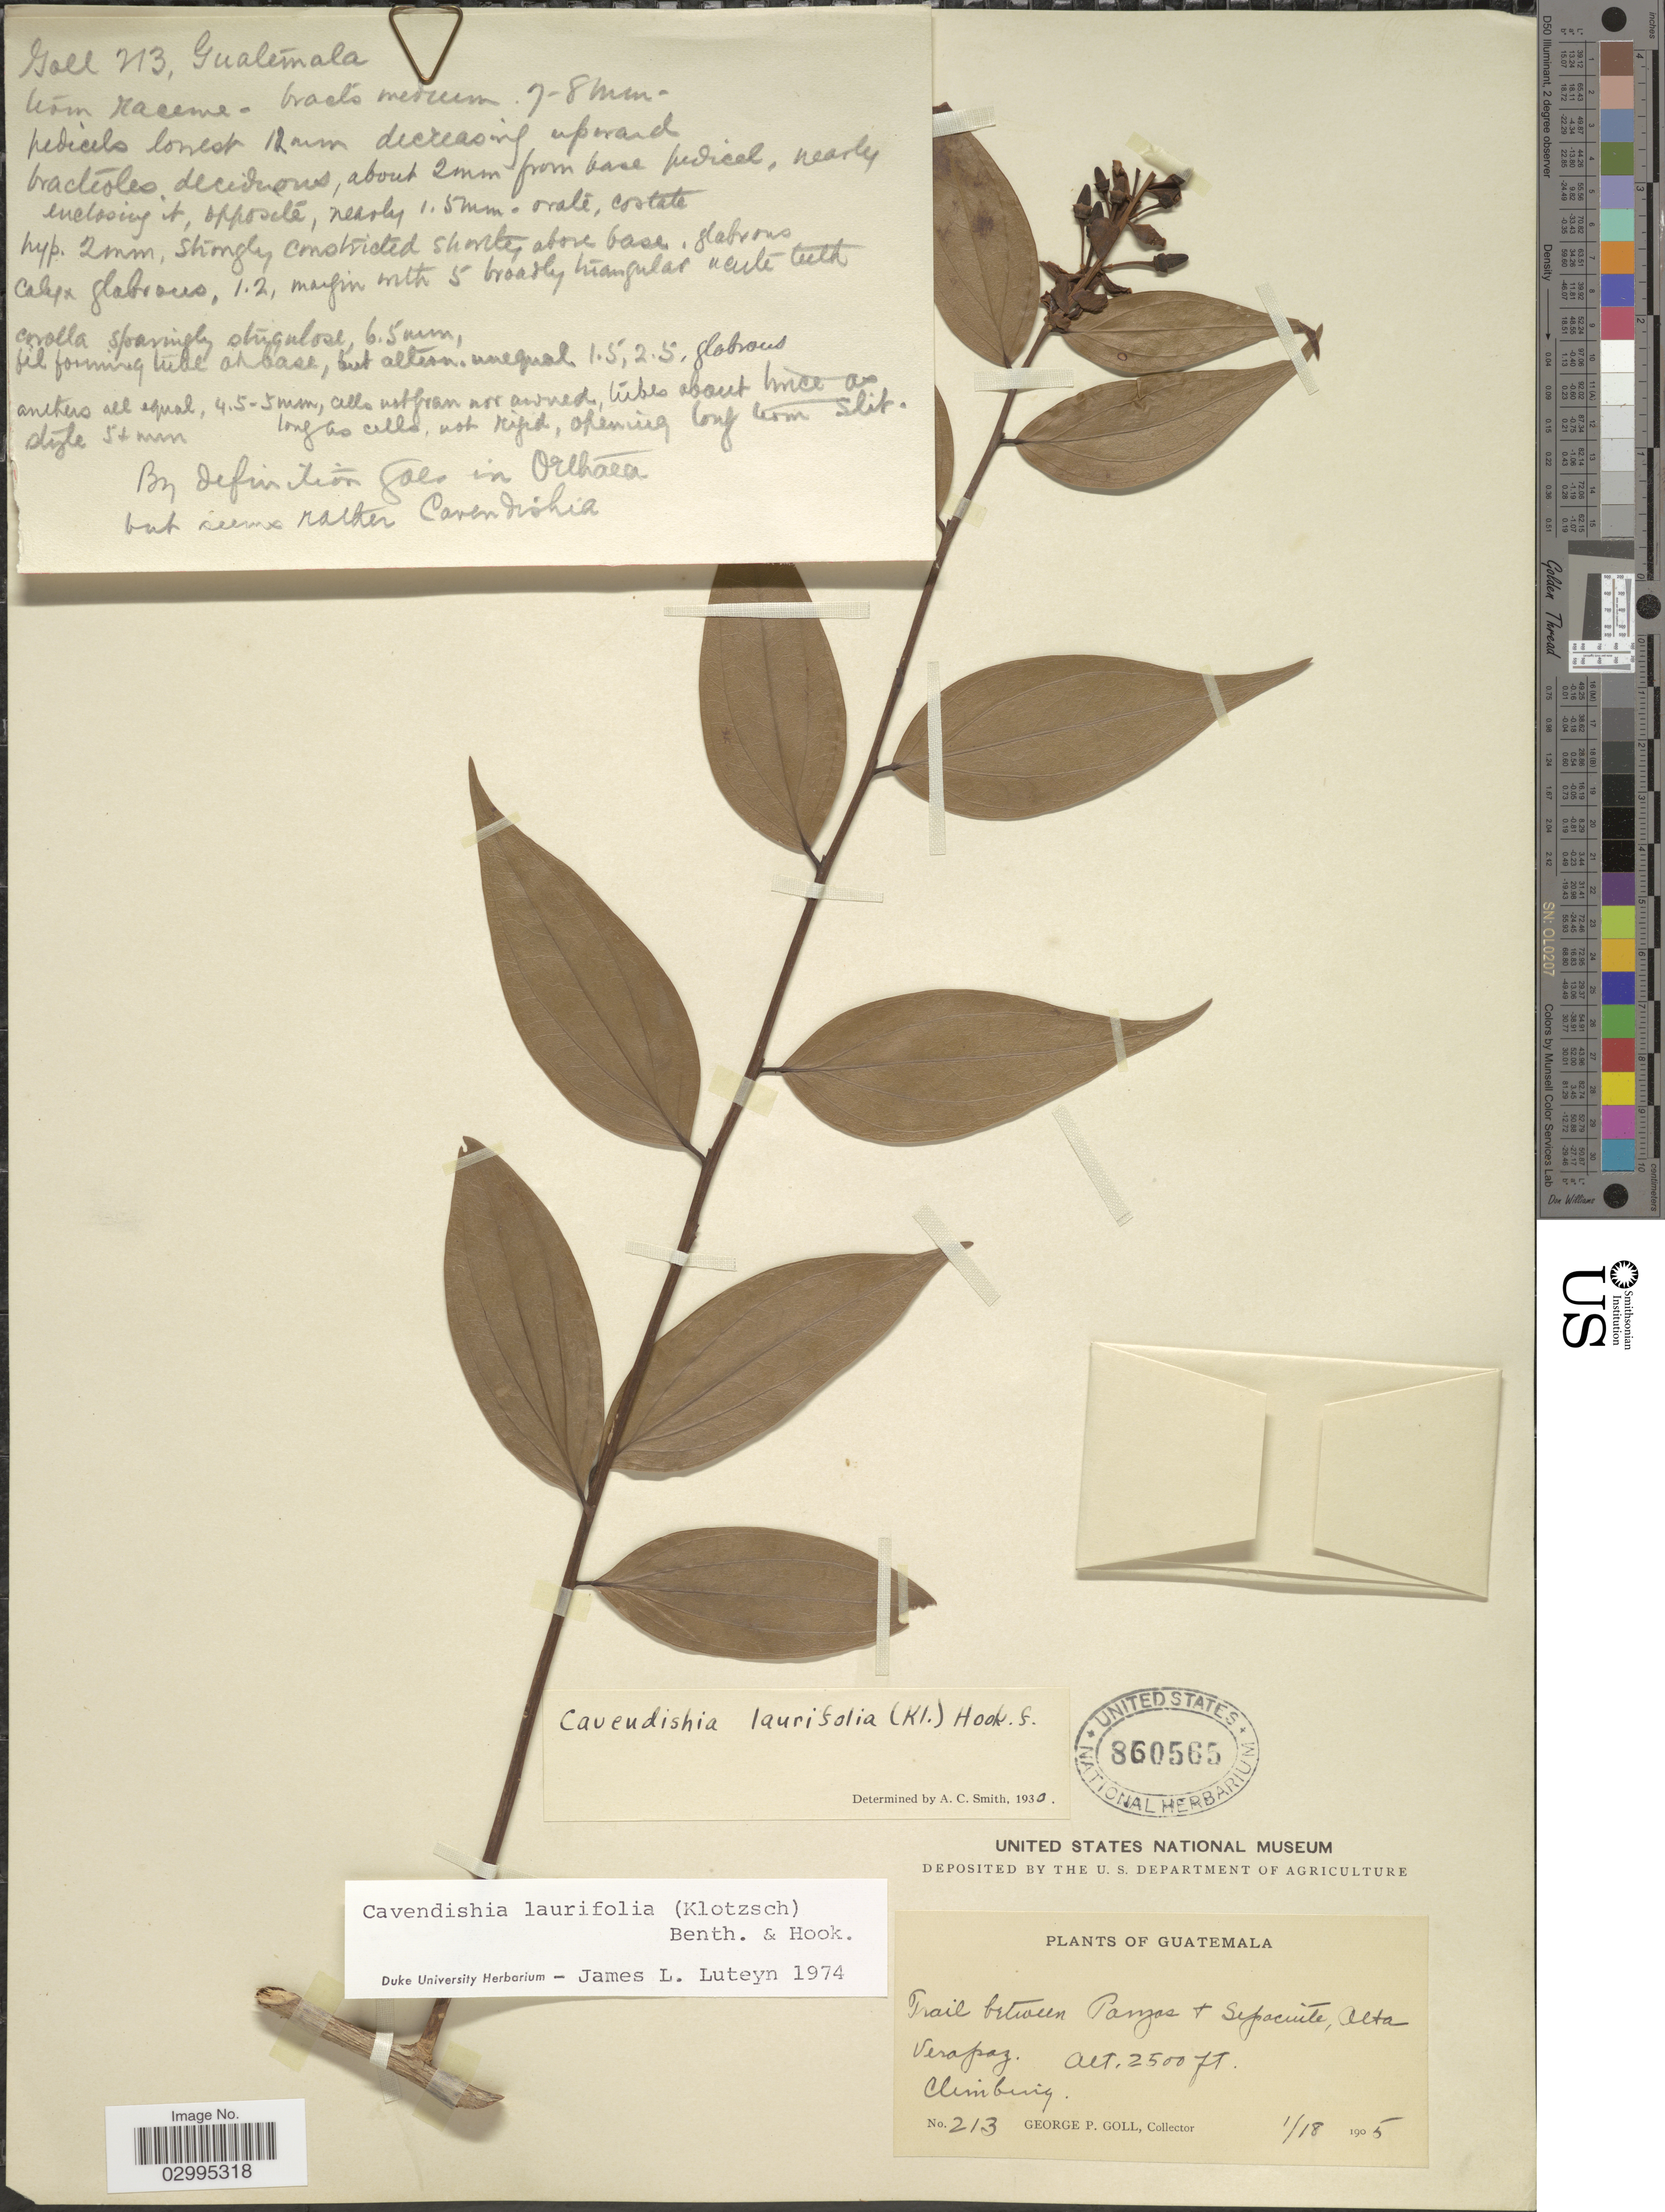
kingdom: Plantae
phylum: Tracheophyta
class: Magnoliopsida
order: Ericales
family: Ericaceae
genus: Cavendishia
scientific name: Cavendishia laurifolia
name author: (Klotzsch) Benth. & Hook. f.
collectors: G. P. Goll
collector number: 213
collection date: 1905-01-18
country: Guatemala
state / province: Alta Verapaz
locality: Trail between Panzas & Sepacuite, Alta Verapaz.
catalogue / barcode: US 860565